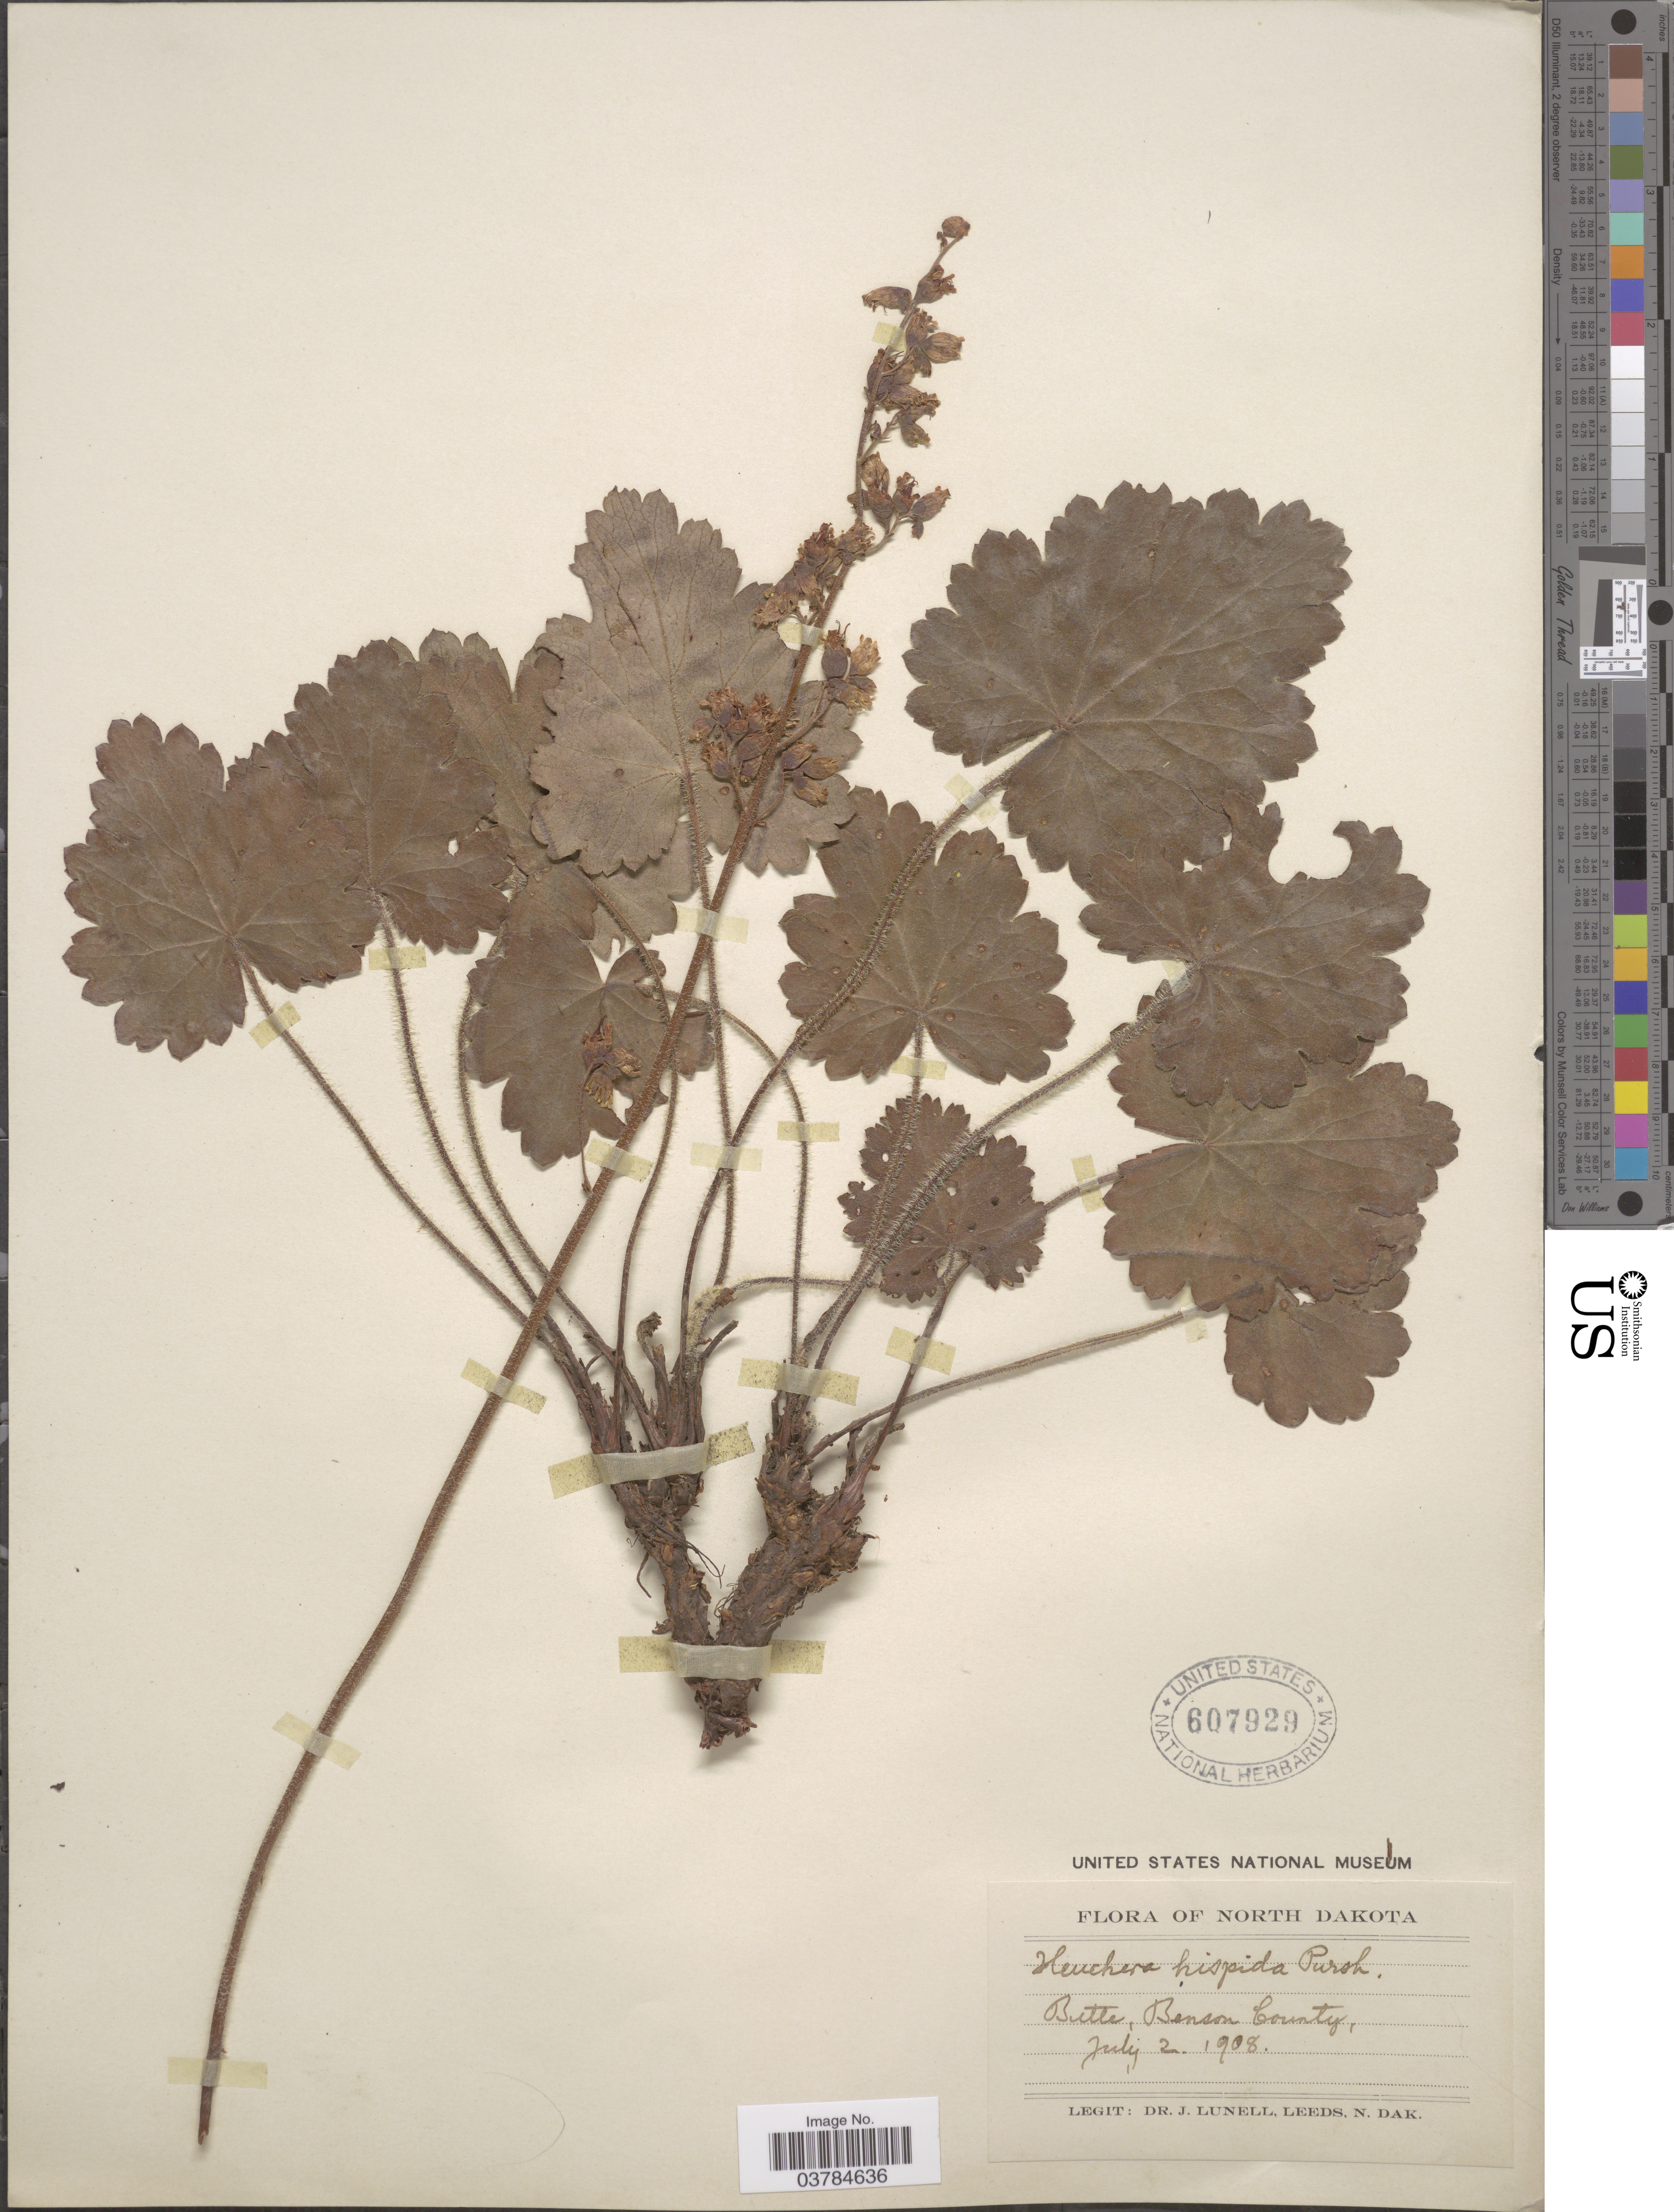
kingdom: Plantae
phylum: Tracheophyta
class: Magnoliopsida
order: Saxifragales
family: Saxifragaceae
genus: Heuchera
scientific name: Heuchera hispida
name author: Pursh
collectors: J. Lunell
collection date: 1908-07-02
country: United States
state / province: North Dakota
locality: Butte, Benson County.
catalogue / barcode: US 607929